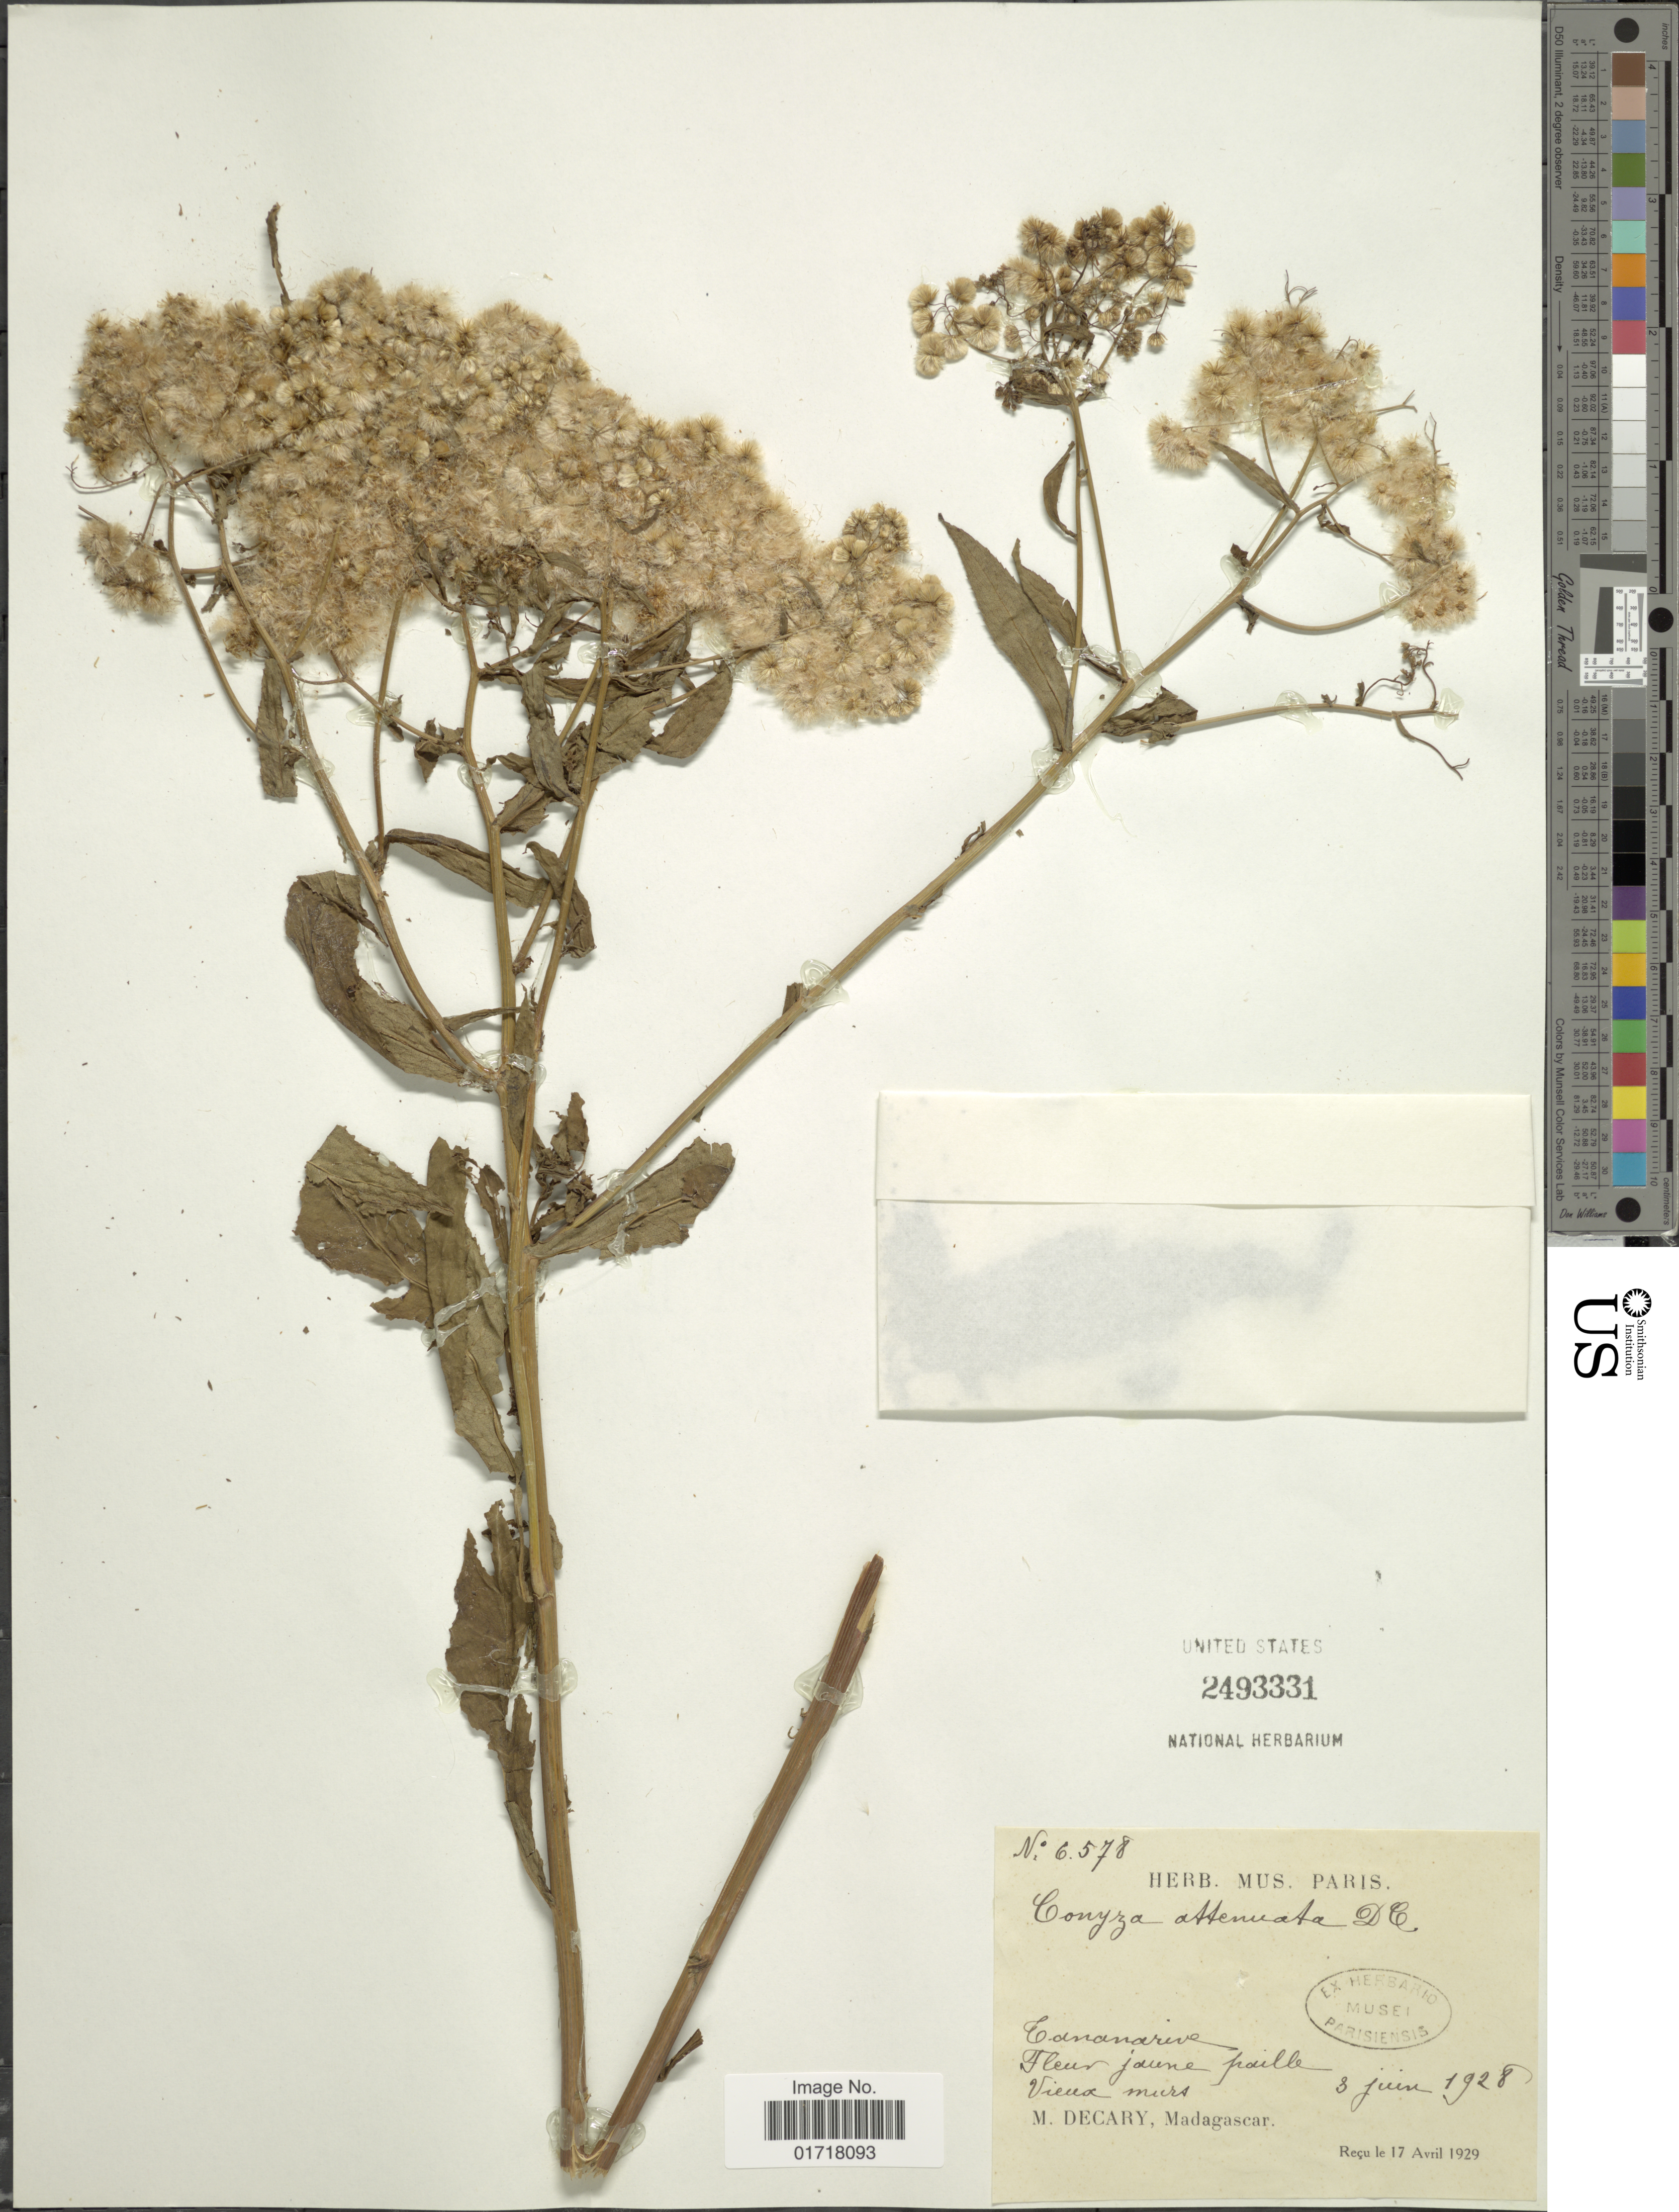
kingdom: Plantae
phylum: Tracheophyta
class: Magnoliopsida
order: Asterales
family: Asteraceae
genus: Conyza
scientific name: Conyza attenuata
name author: DC.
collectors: R. Decary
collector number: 6578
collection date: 1928-06-03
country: Madagascar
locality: Tanana rive, Fleur jaune paille, Vieux murs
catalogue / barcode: US 2493331